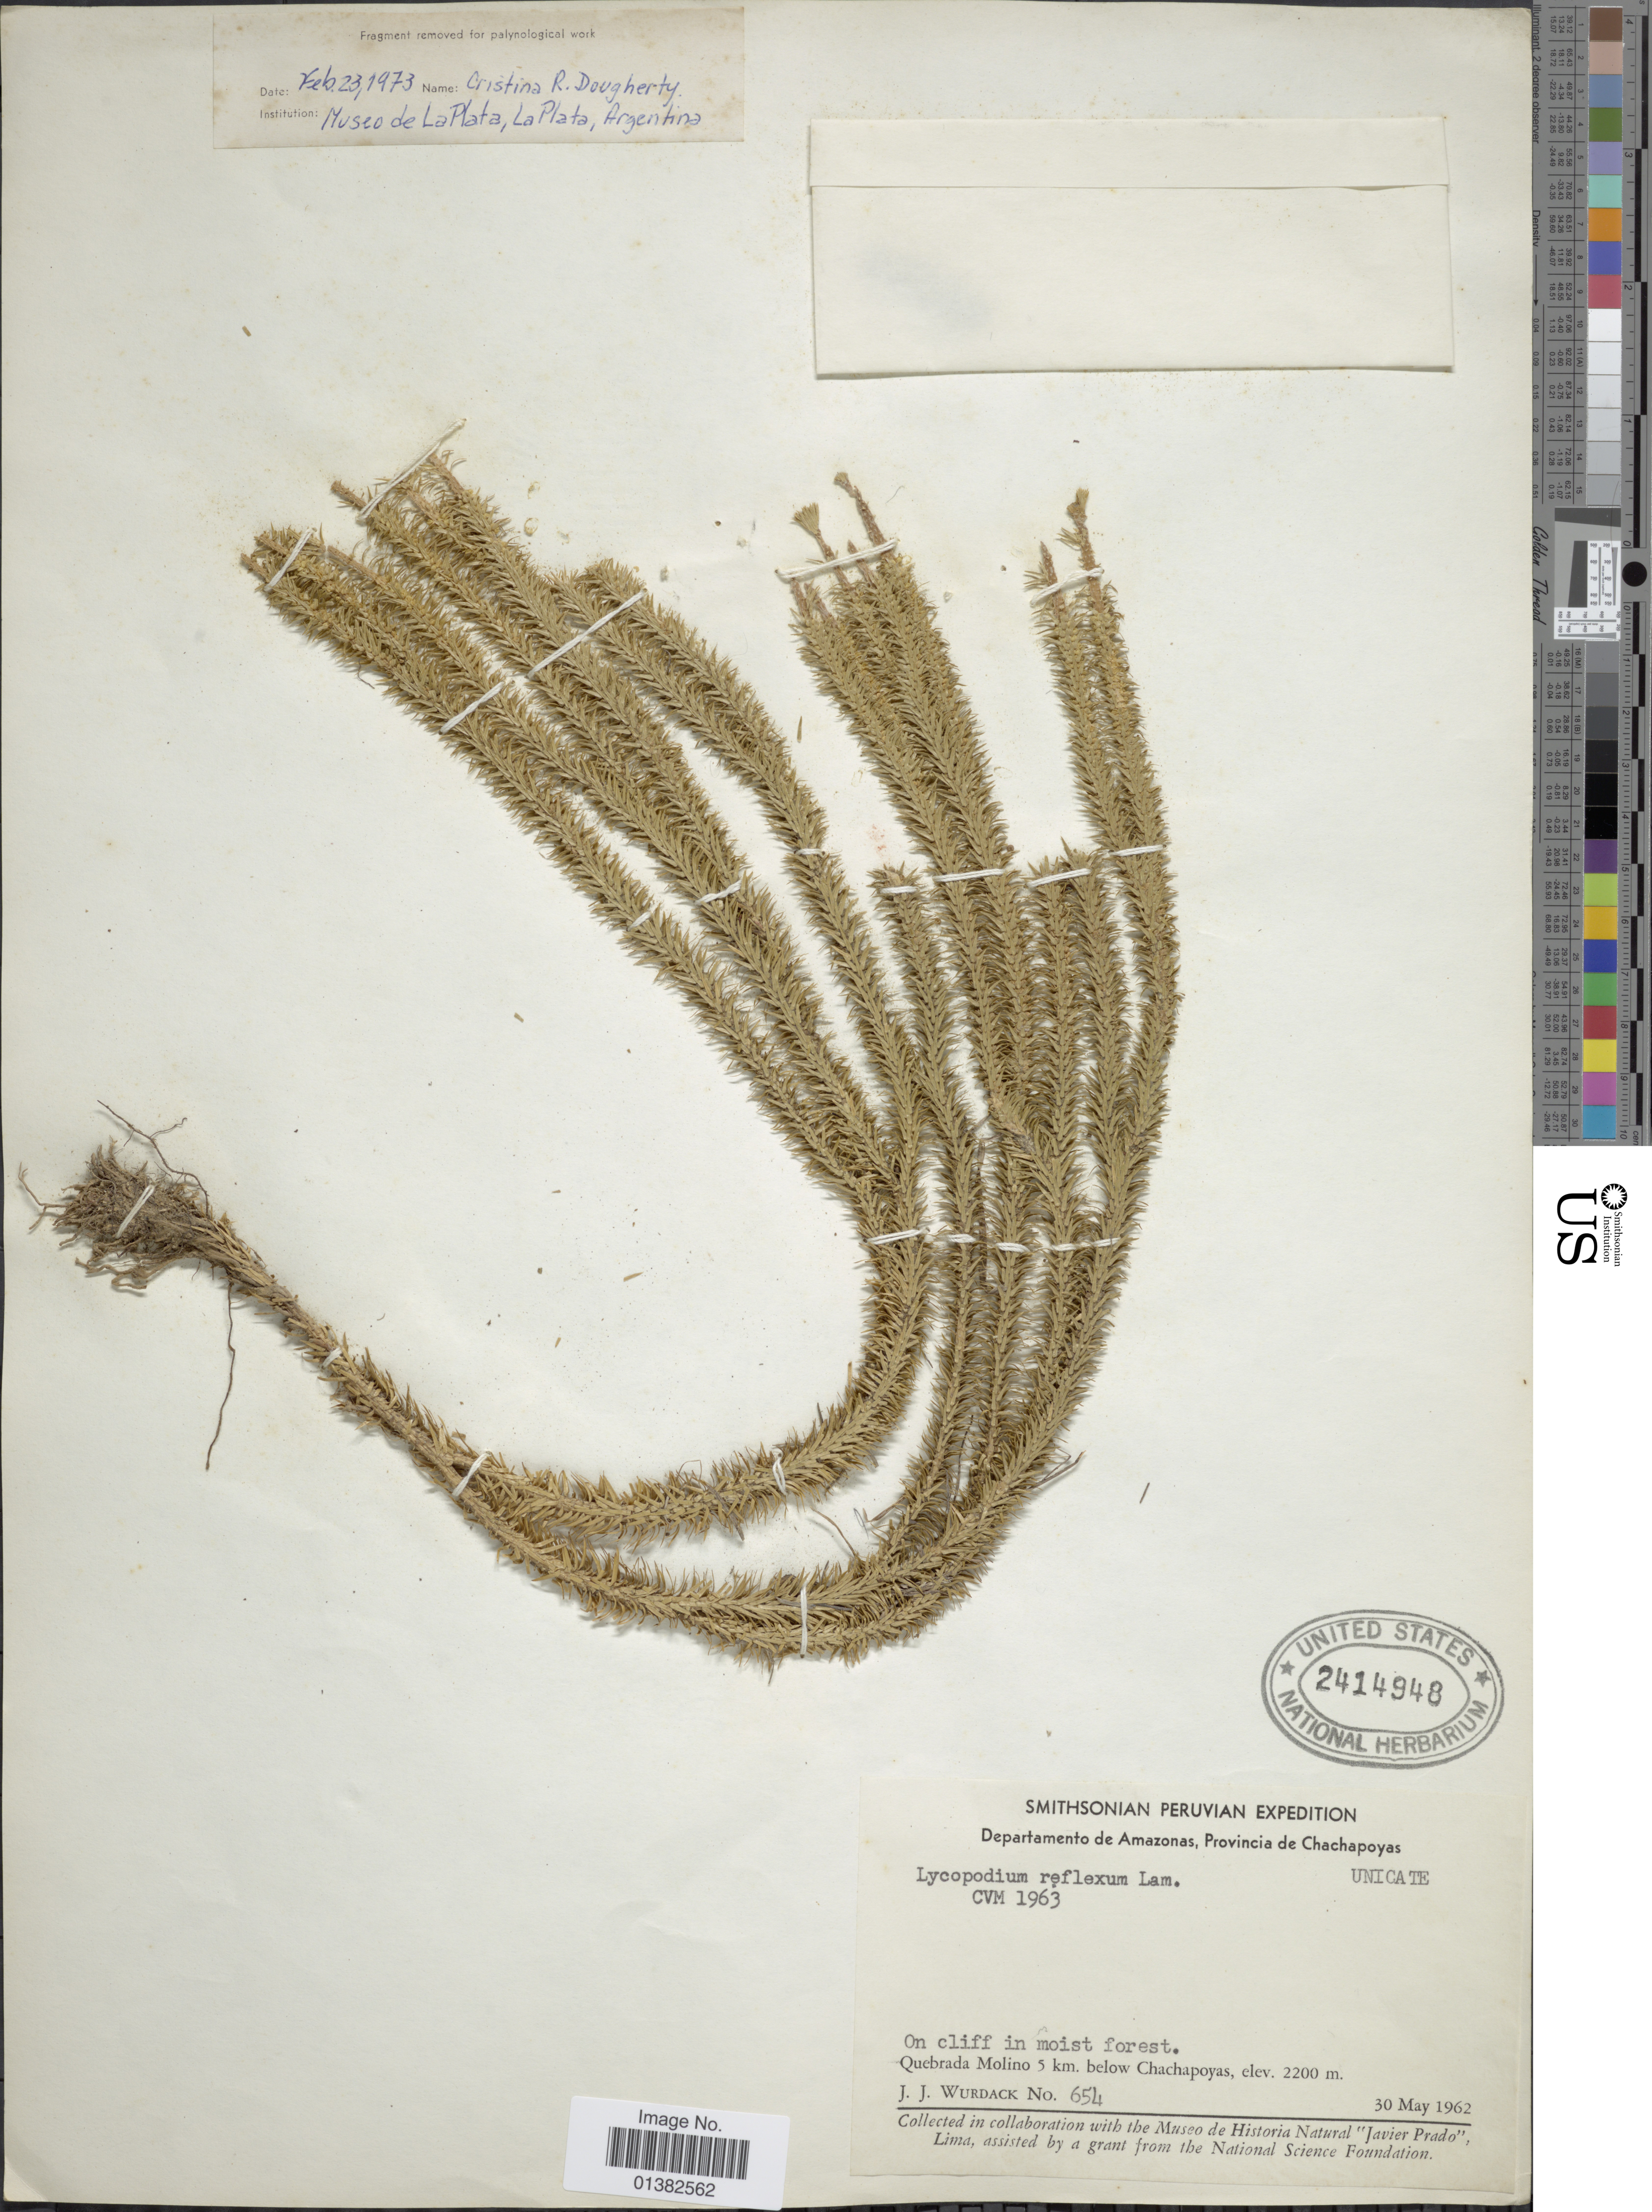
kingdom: Plantae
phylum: Tracheophyta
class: Lycopodiopsida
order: Lycopodiales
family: Lycopodiaceae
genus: Phlegmariurus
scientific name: Phlegmariurus reflexus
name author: (Lam.) B. Øllg.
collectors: J. J. Wurdack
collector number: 654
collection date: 1962-05-30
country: Peru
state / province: Amazonas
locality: Provincia de Chachapoyas, Quebrada Molino 5 km. below Chachapoyas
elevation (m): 2200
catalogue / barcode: US 2414948